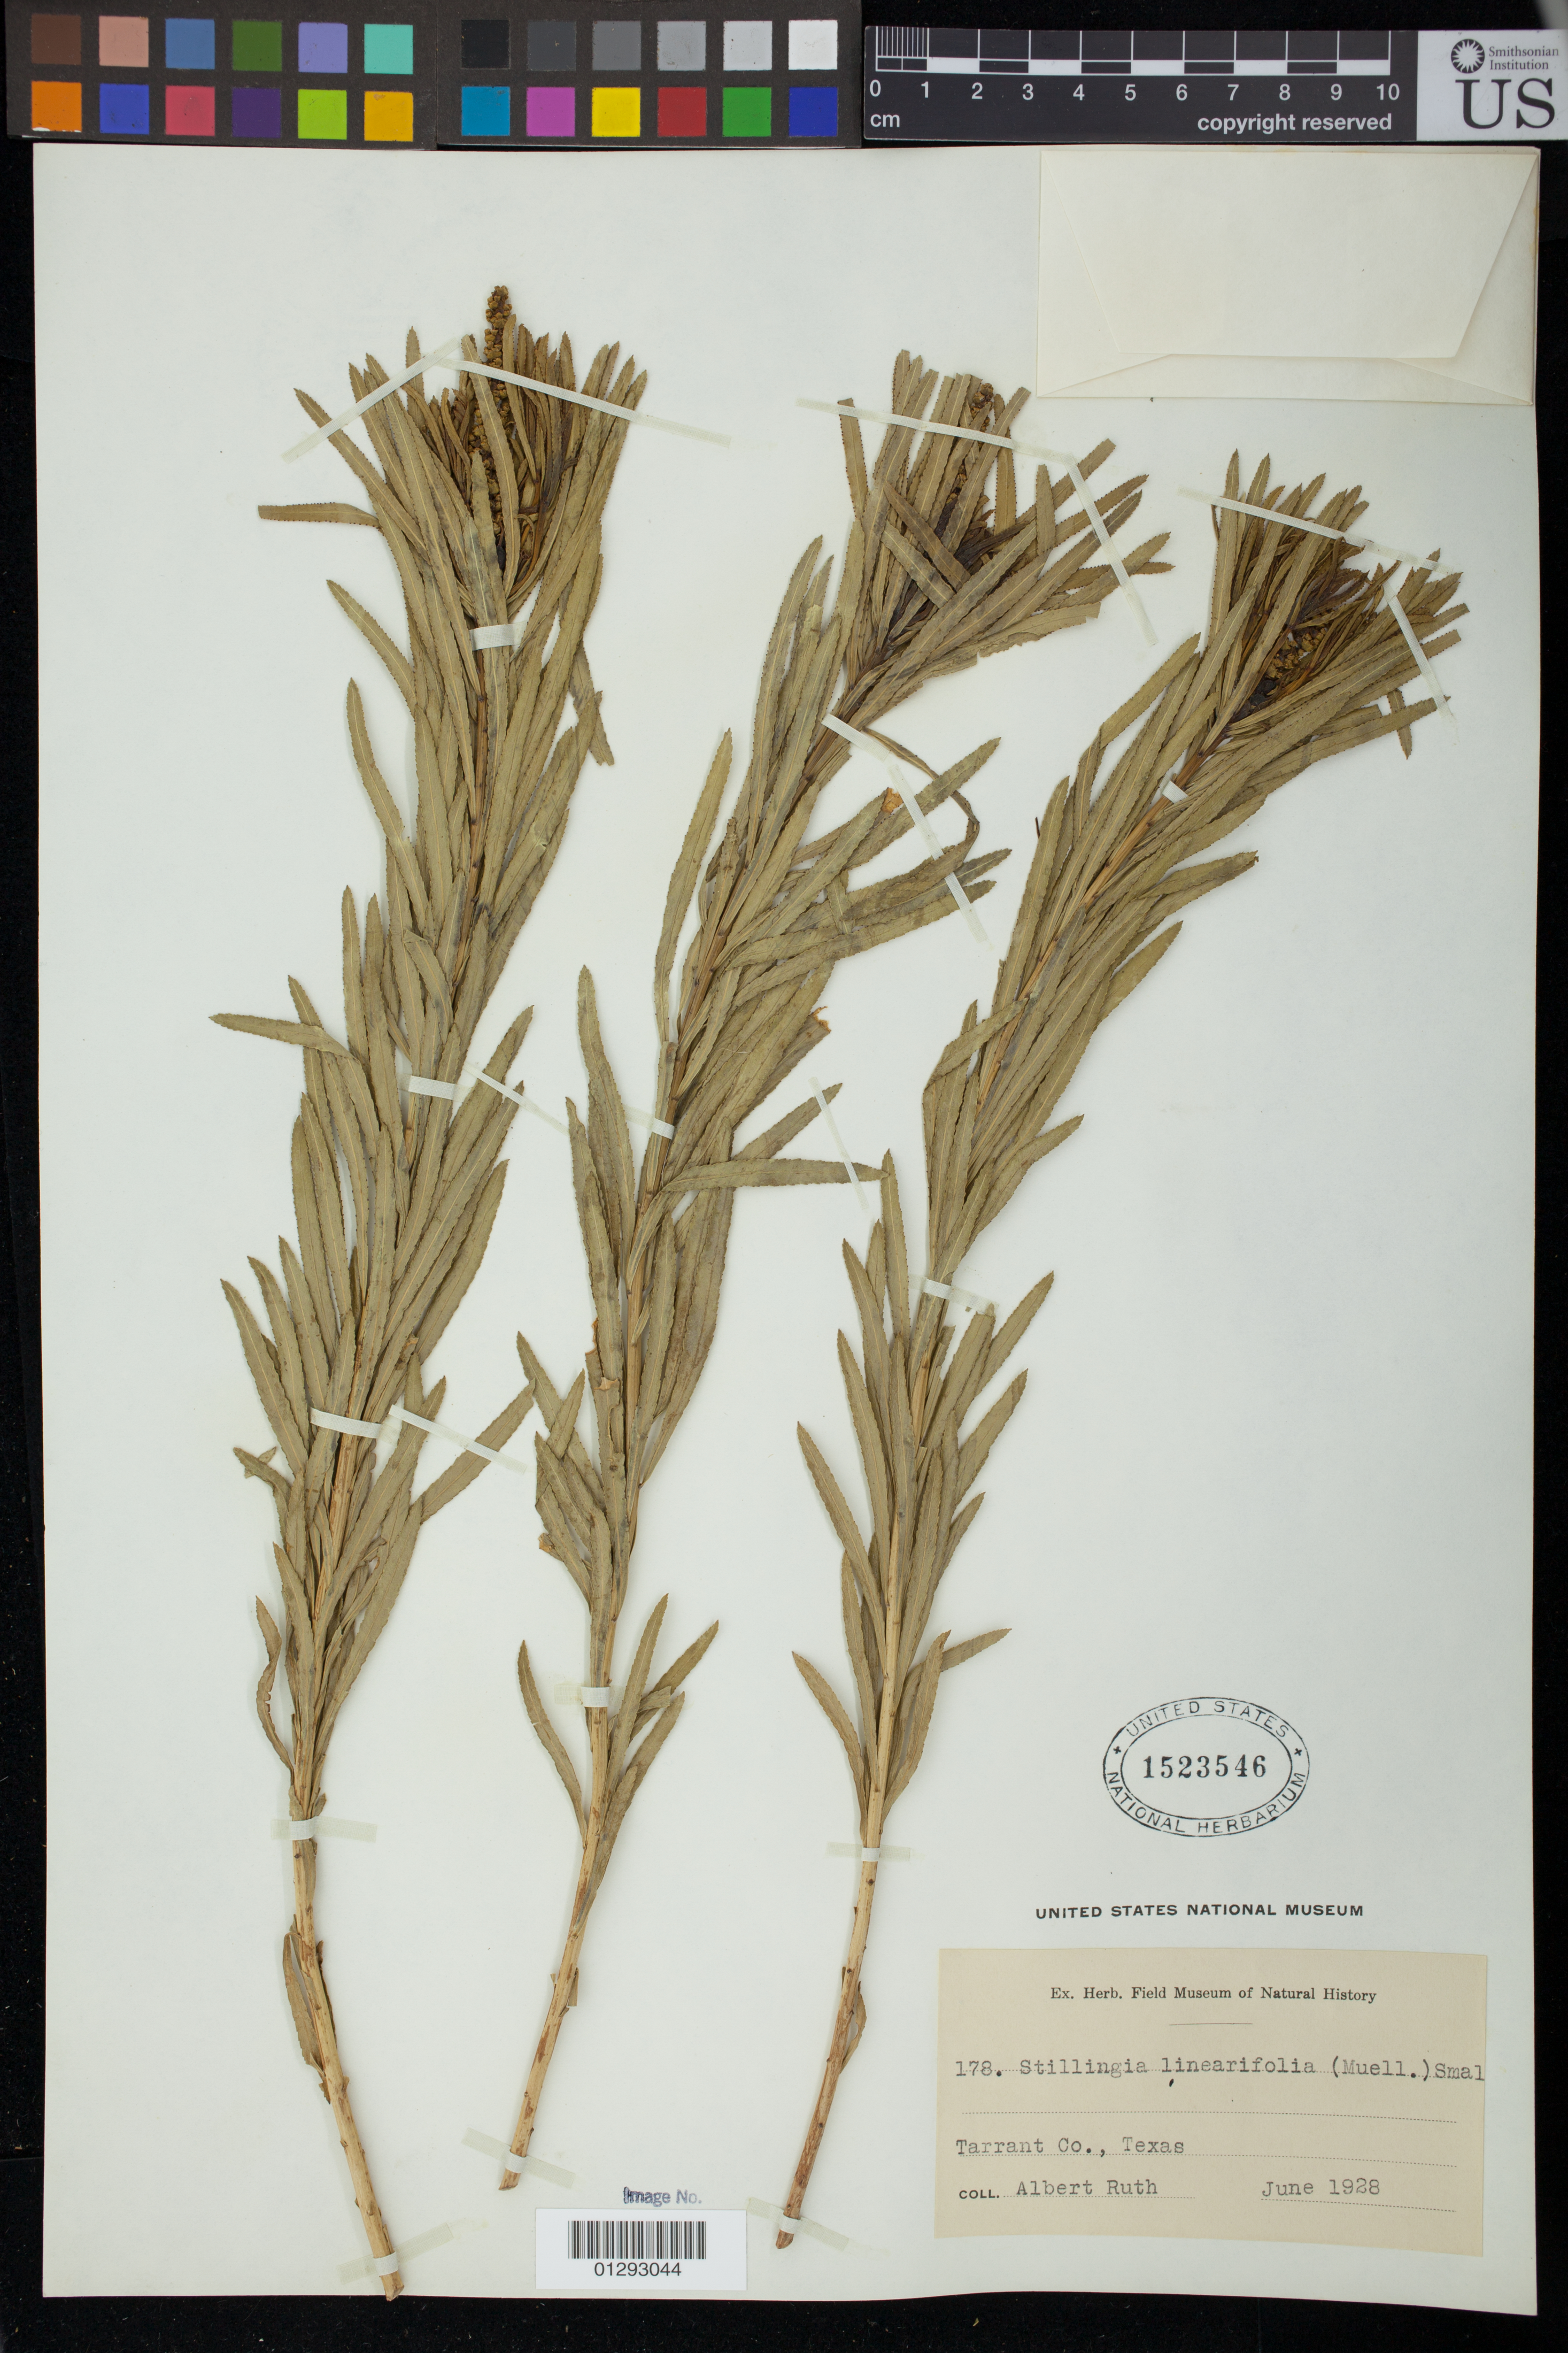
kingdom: Plantae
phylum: Tracheophyta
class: Magnoliopsida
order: Malpighiales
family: Euphorbiaceae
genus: Stillingia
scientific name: Stillingia texana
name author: I.M. Johnst.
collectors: A. Ruth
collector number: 178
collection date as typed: Jun 1928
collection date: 1928-06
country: United States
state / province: Texas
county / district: Tarrant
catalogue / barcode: US 1523546